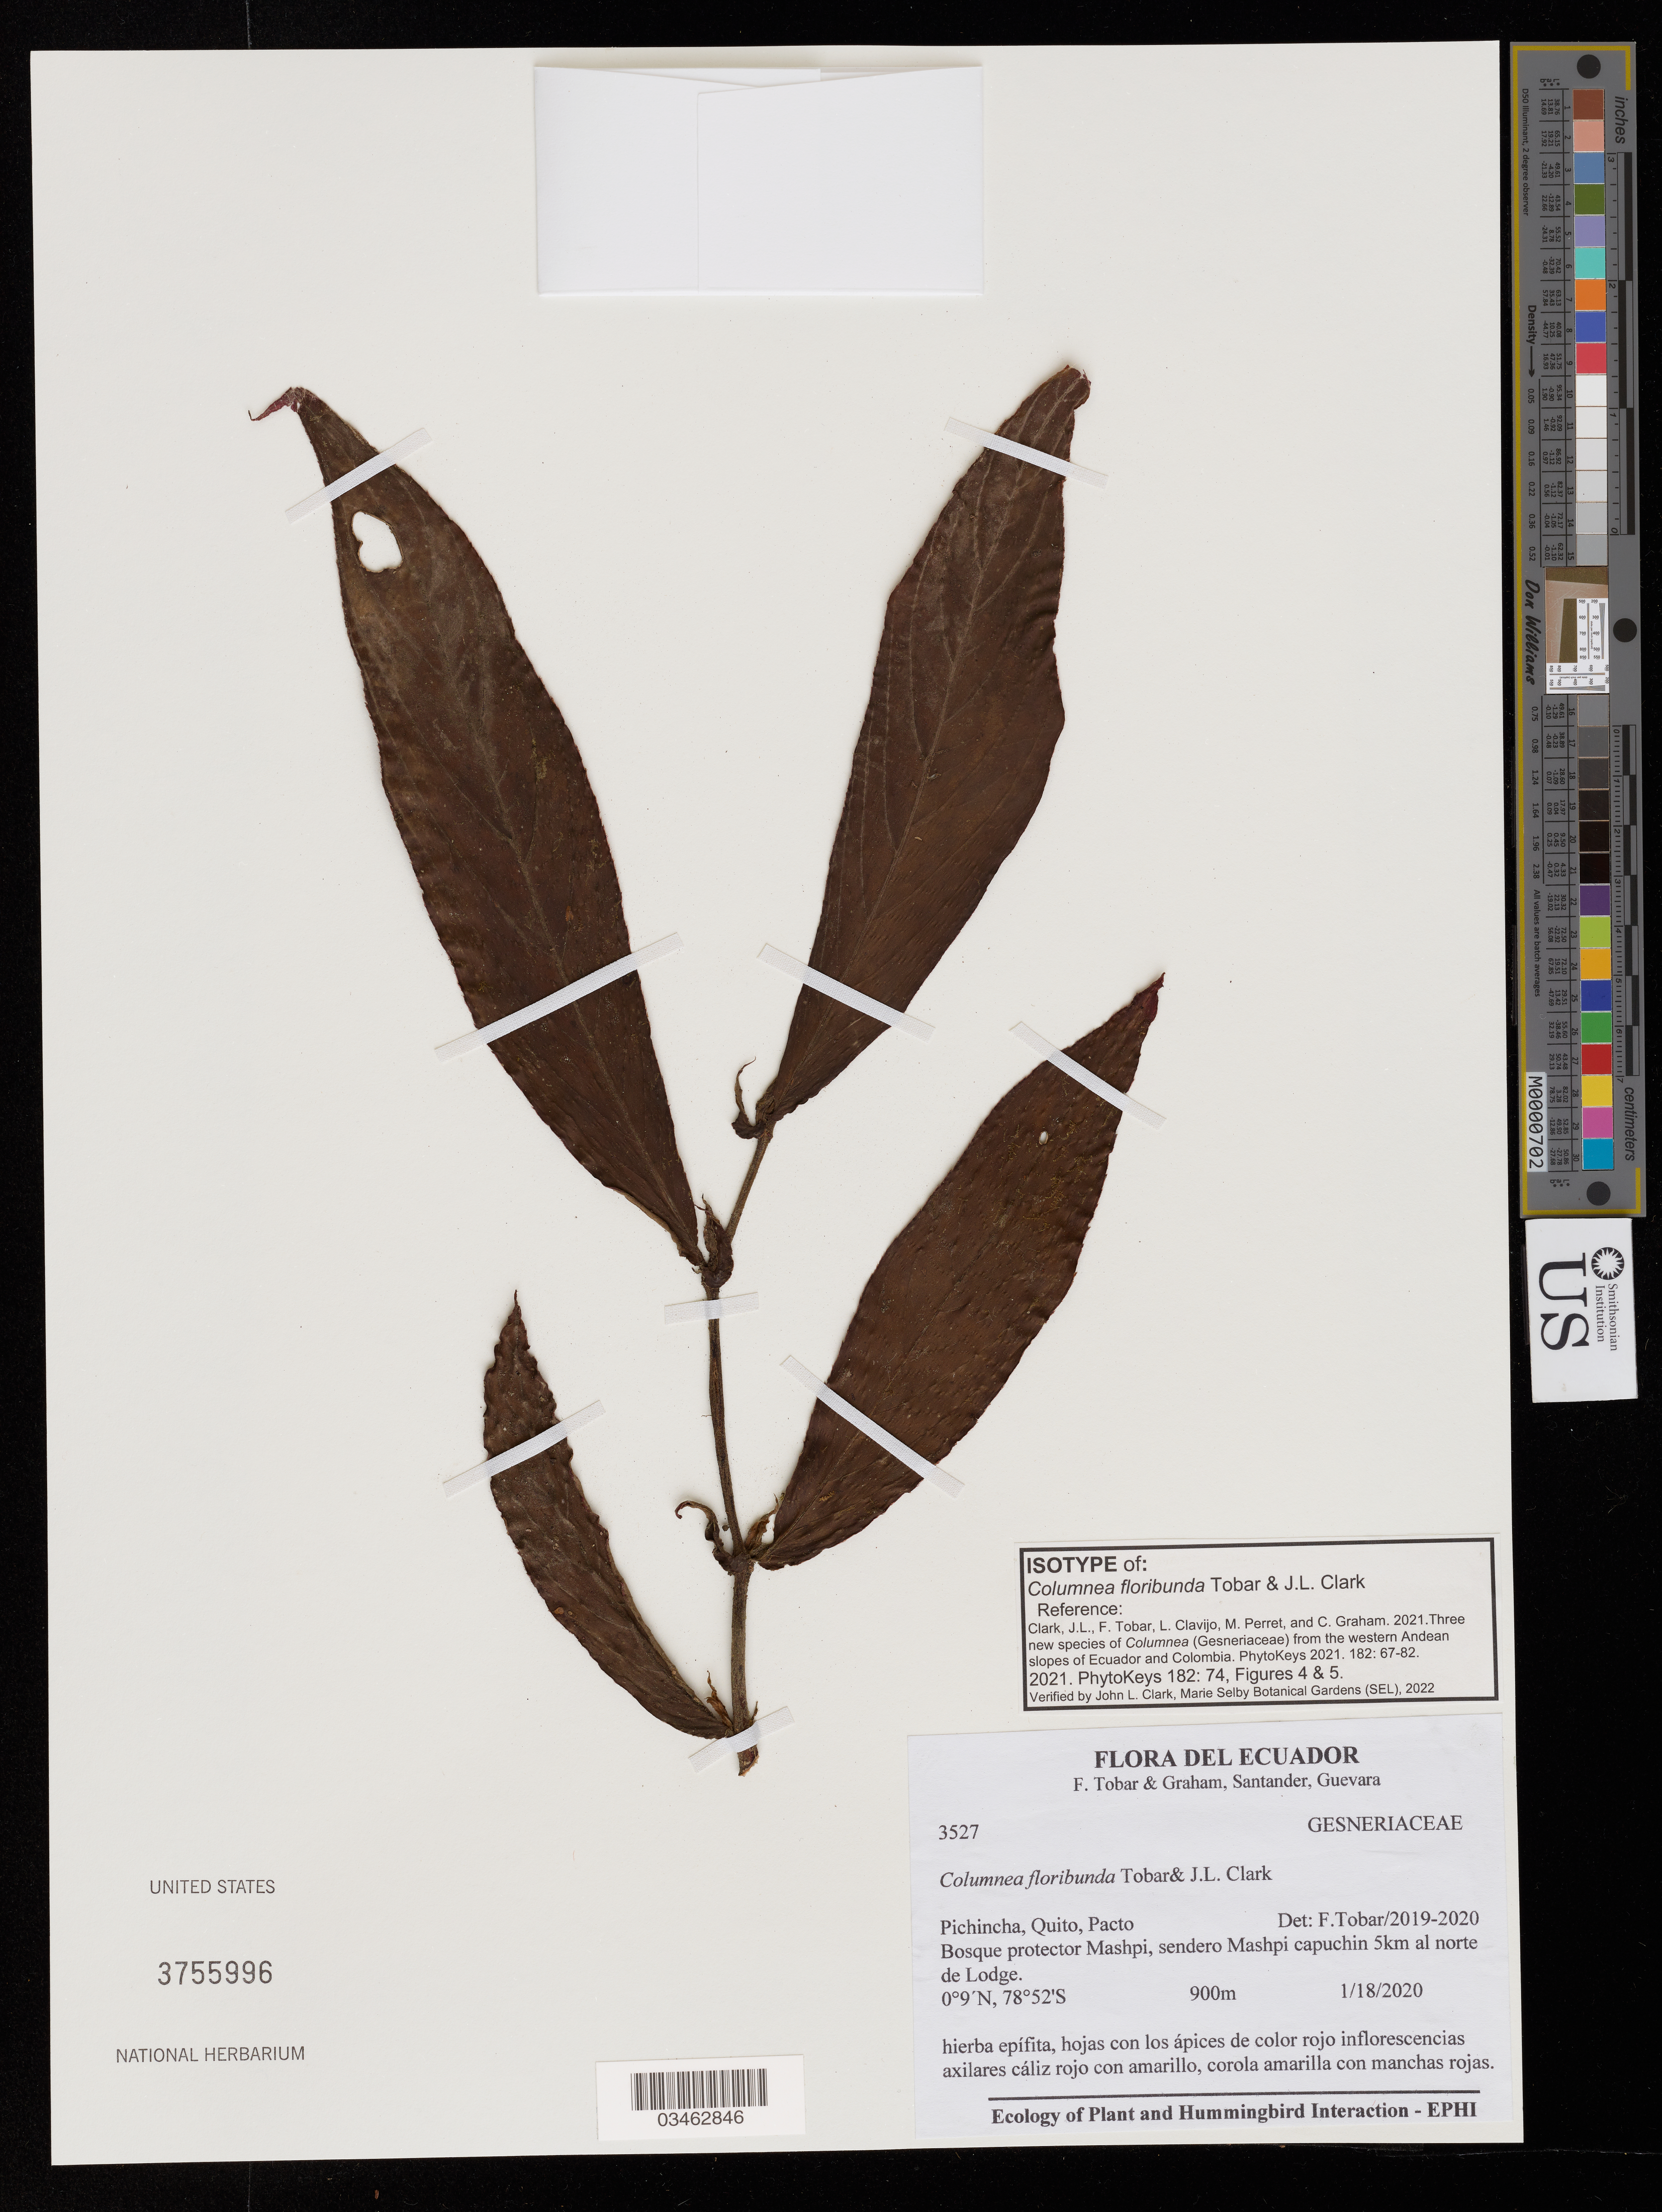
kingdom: Plantae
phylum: Tracheophyta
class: Magnoliopsida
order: Lamiales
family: Gesneriaceae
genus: Columnea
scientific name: Columnea floribunda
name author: Tobar & J.L. Clark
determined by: Tobar, Francisco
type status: Isotype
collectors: F. Tobar, C. Graham, T. Santander & E. Guevara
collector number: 3527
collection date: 2020-01-18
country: Ecuador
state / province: Pichincha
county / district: Quito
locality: Pacto, Bosque protector Mashpi, sendero Mashpi capuchin 5km al norte de Lodge.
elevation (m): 900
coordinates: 0 9 N, 78 52 S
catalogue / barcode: US 3755996